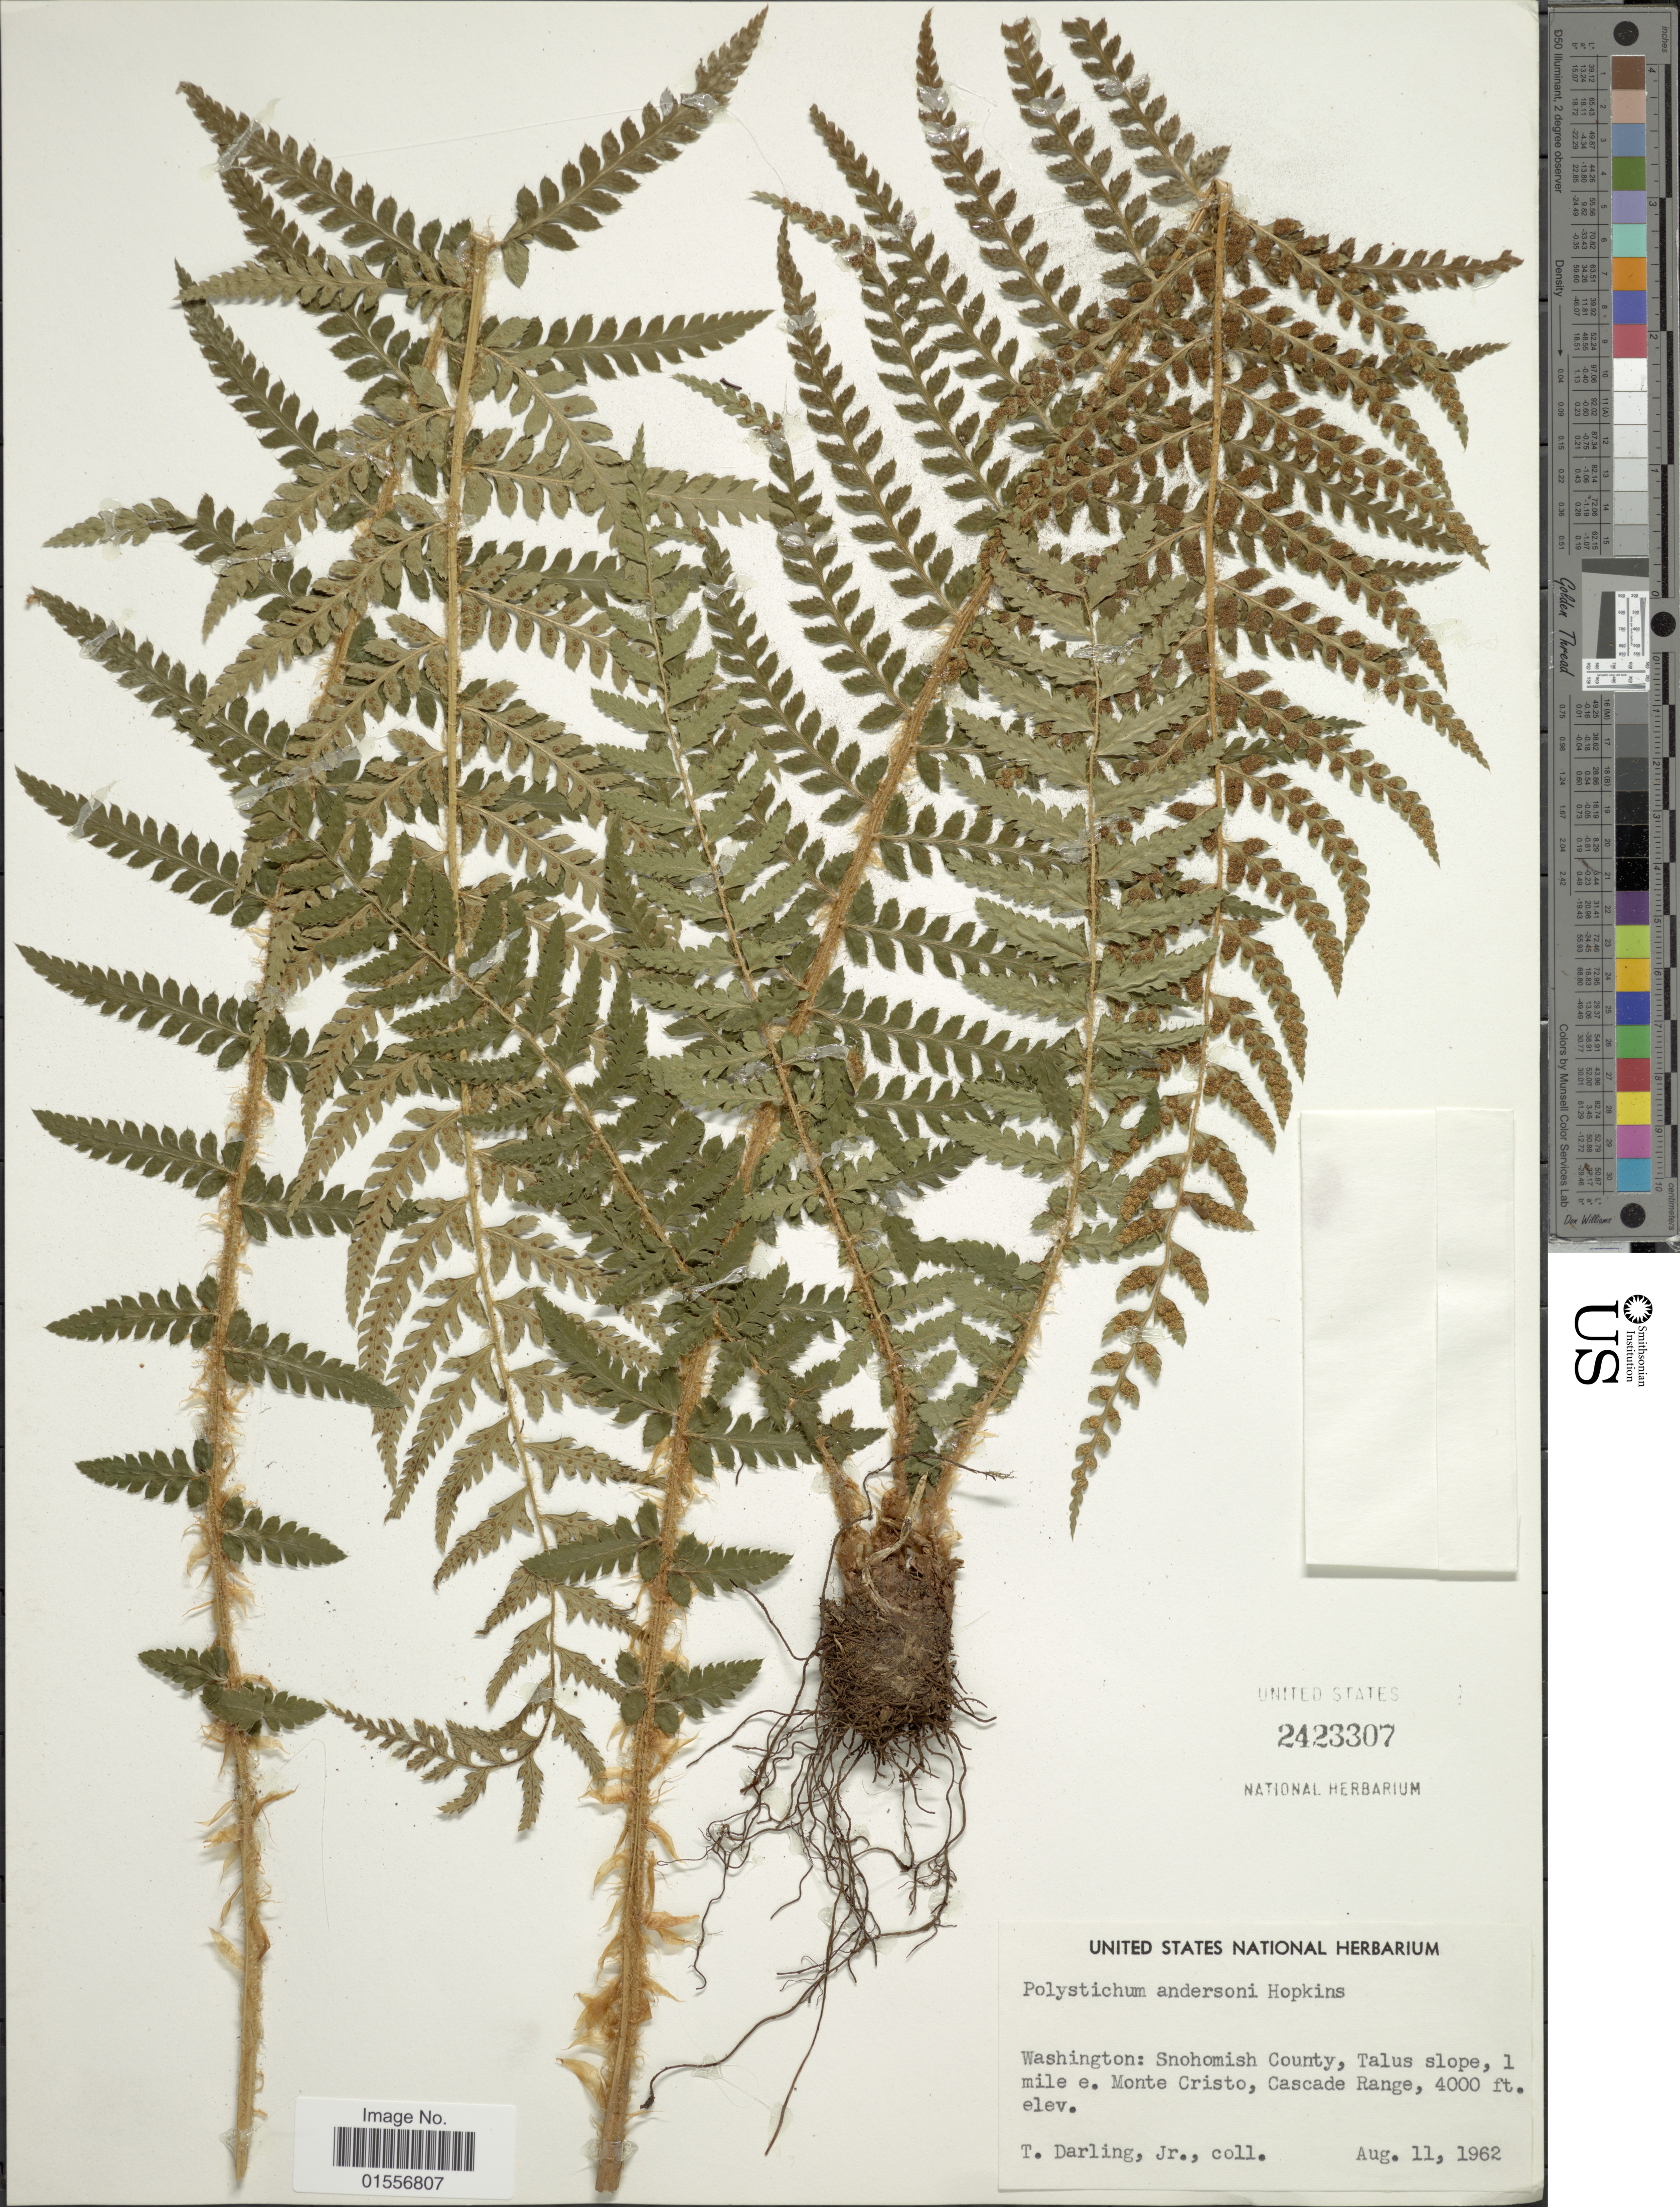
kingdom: Plantae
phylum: Tracheophyta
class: Polypodiopsida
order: Polypodiales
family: Dryopteridaceae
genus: Polystichum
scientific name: Polystichum andersonii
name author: Hopkins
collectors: T. Darling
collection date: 1962-08-11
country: United States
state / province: Washington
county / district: Snohomish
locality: Snohomish County, Talus slope, 1 mile e. Monte Cristo, Cascade Range.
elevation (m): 1219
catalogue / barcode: US 2423307